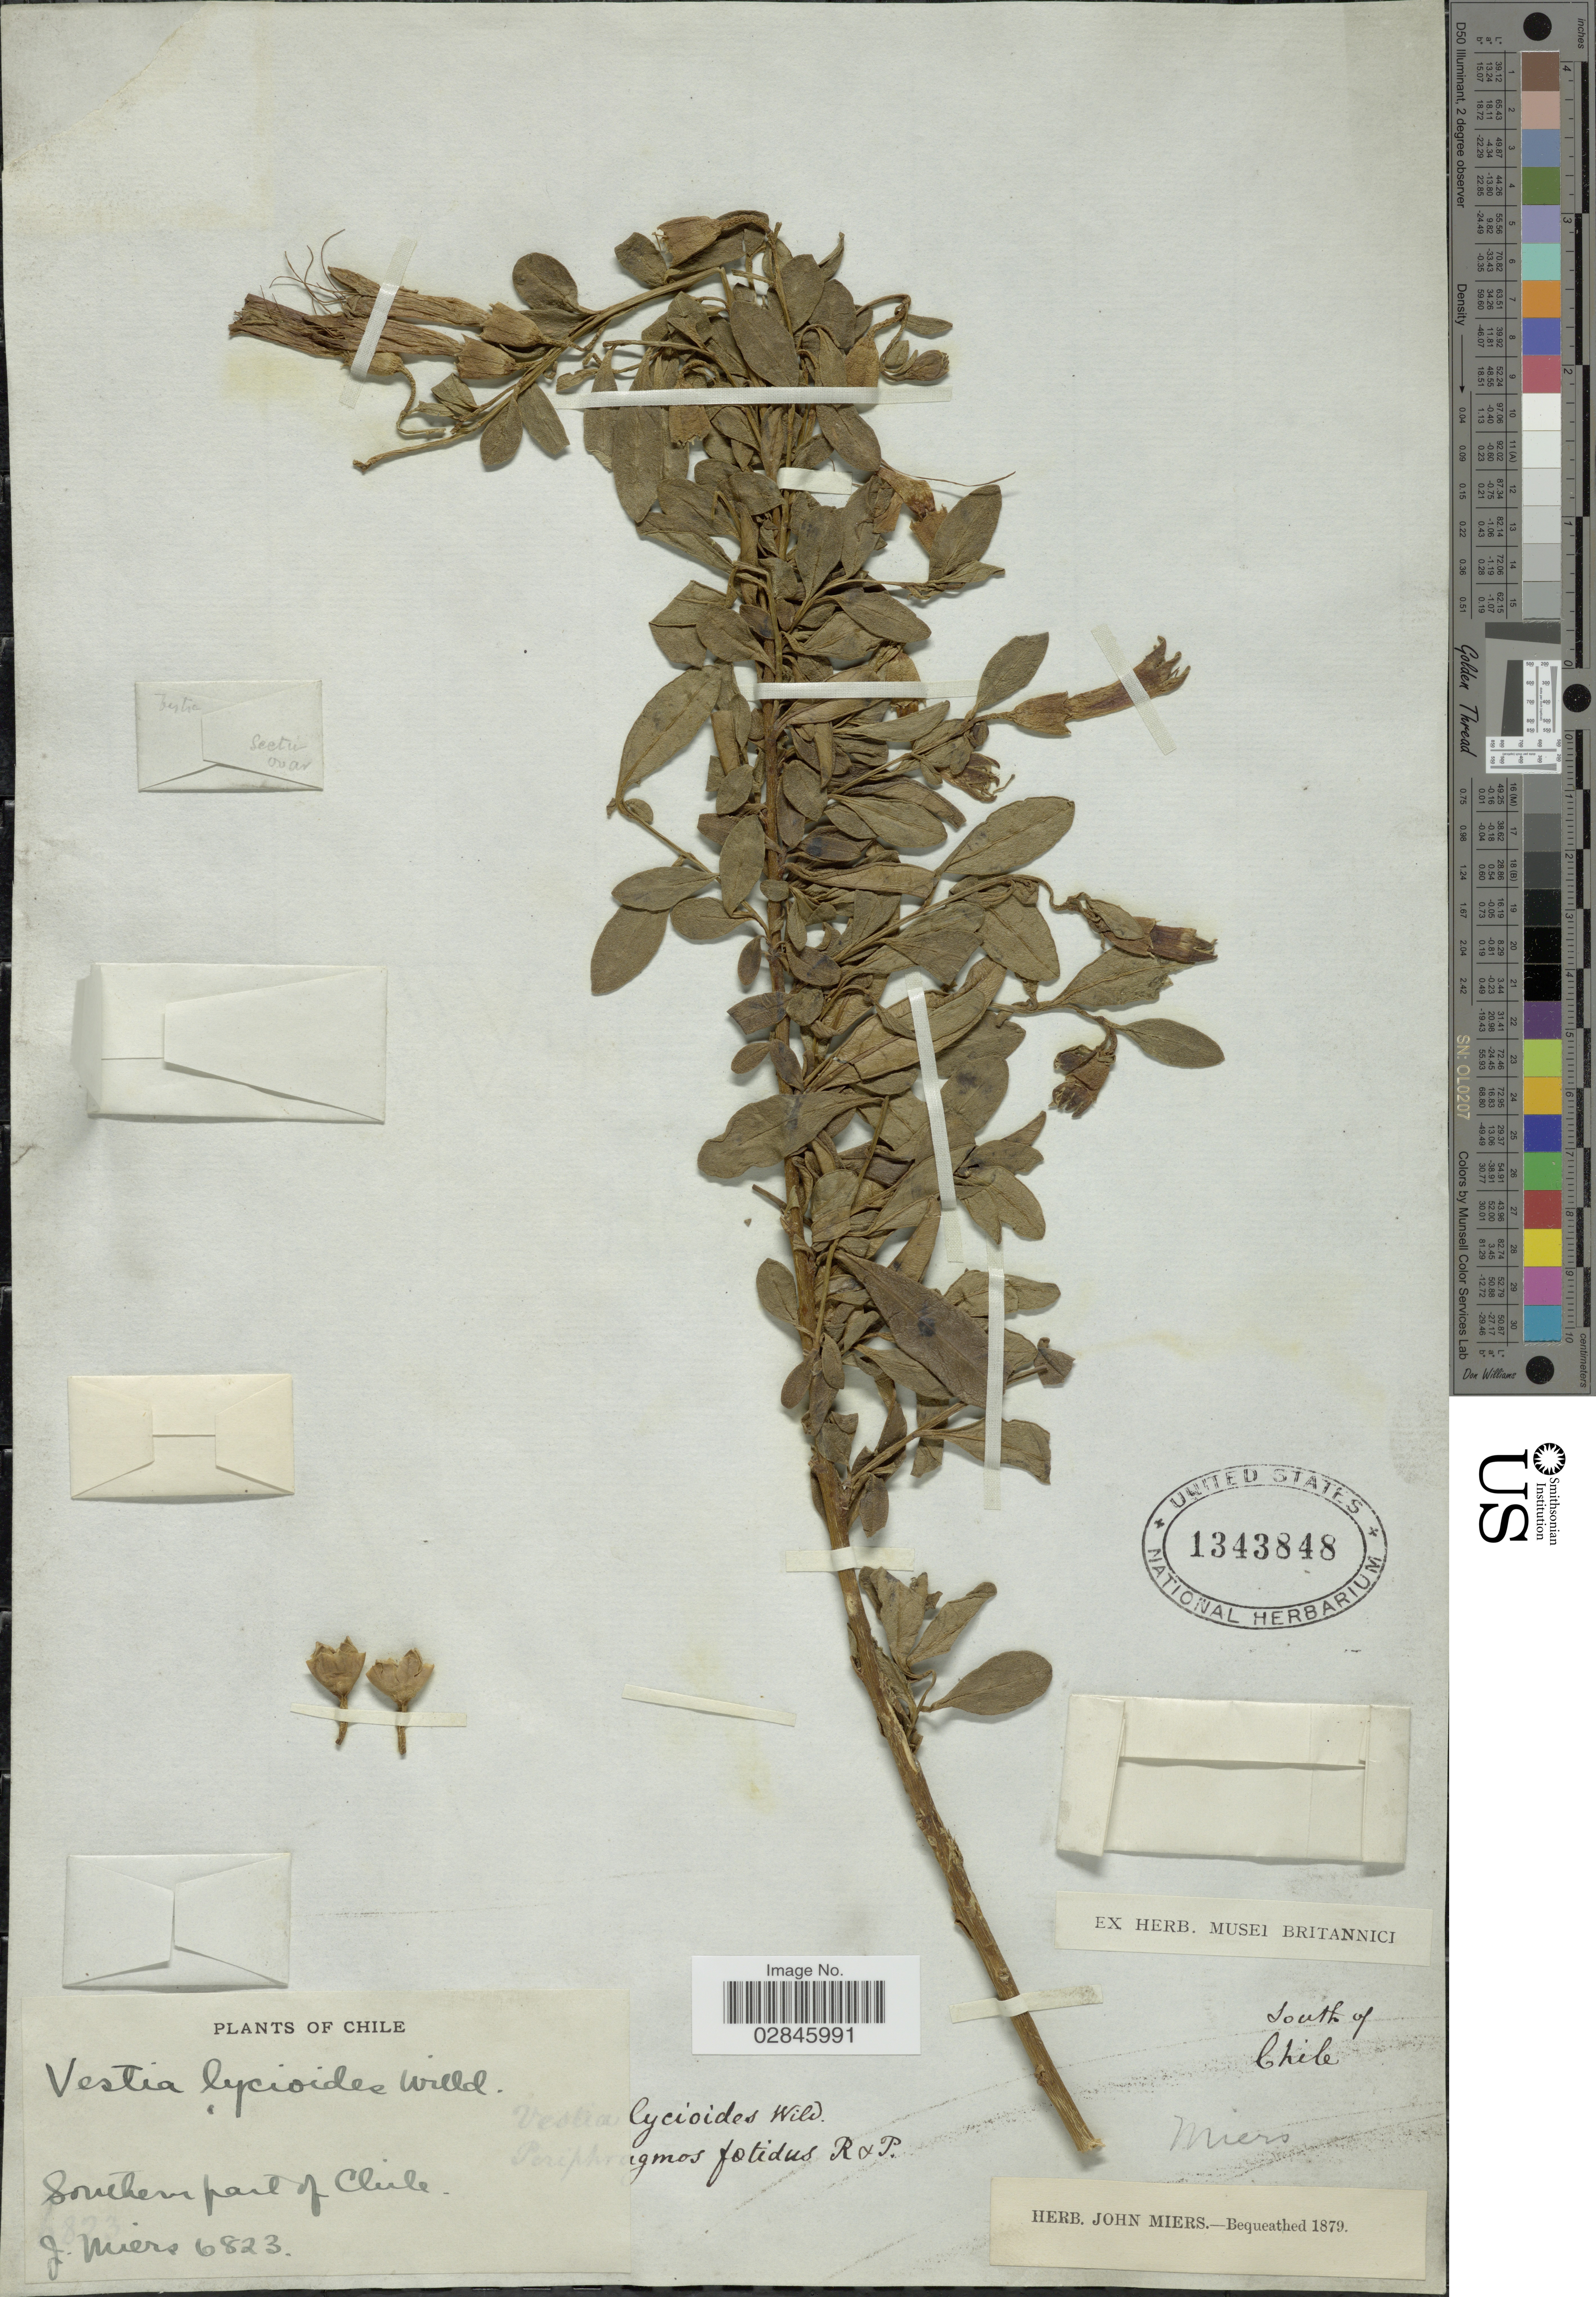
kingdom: Plantae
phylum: Tracheophyta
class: Magnoliopsida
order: Solanales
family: Solanaceae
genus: Vestia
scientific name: Vestia foetida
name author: Hoffmanns.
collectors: J. Miers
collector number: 6823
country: Chile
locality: Southern part of Chile.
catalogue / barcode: US 1343848